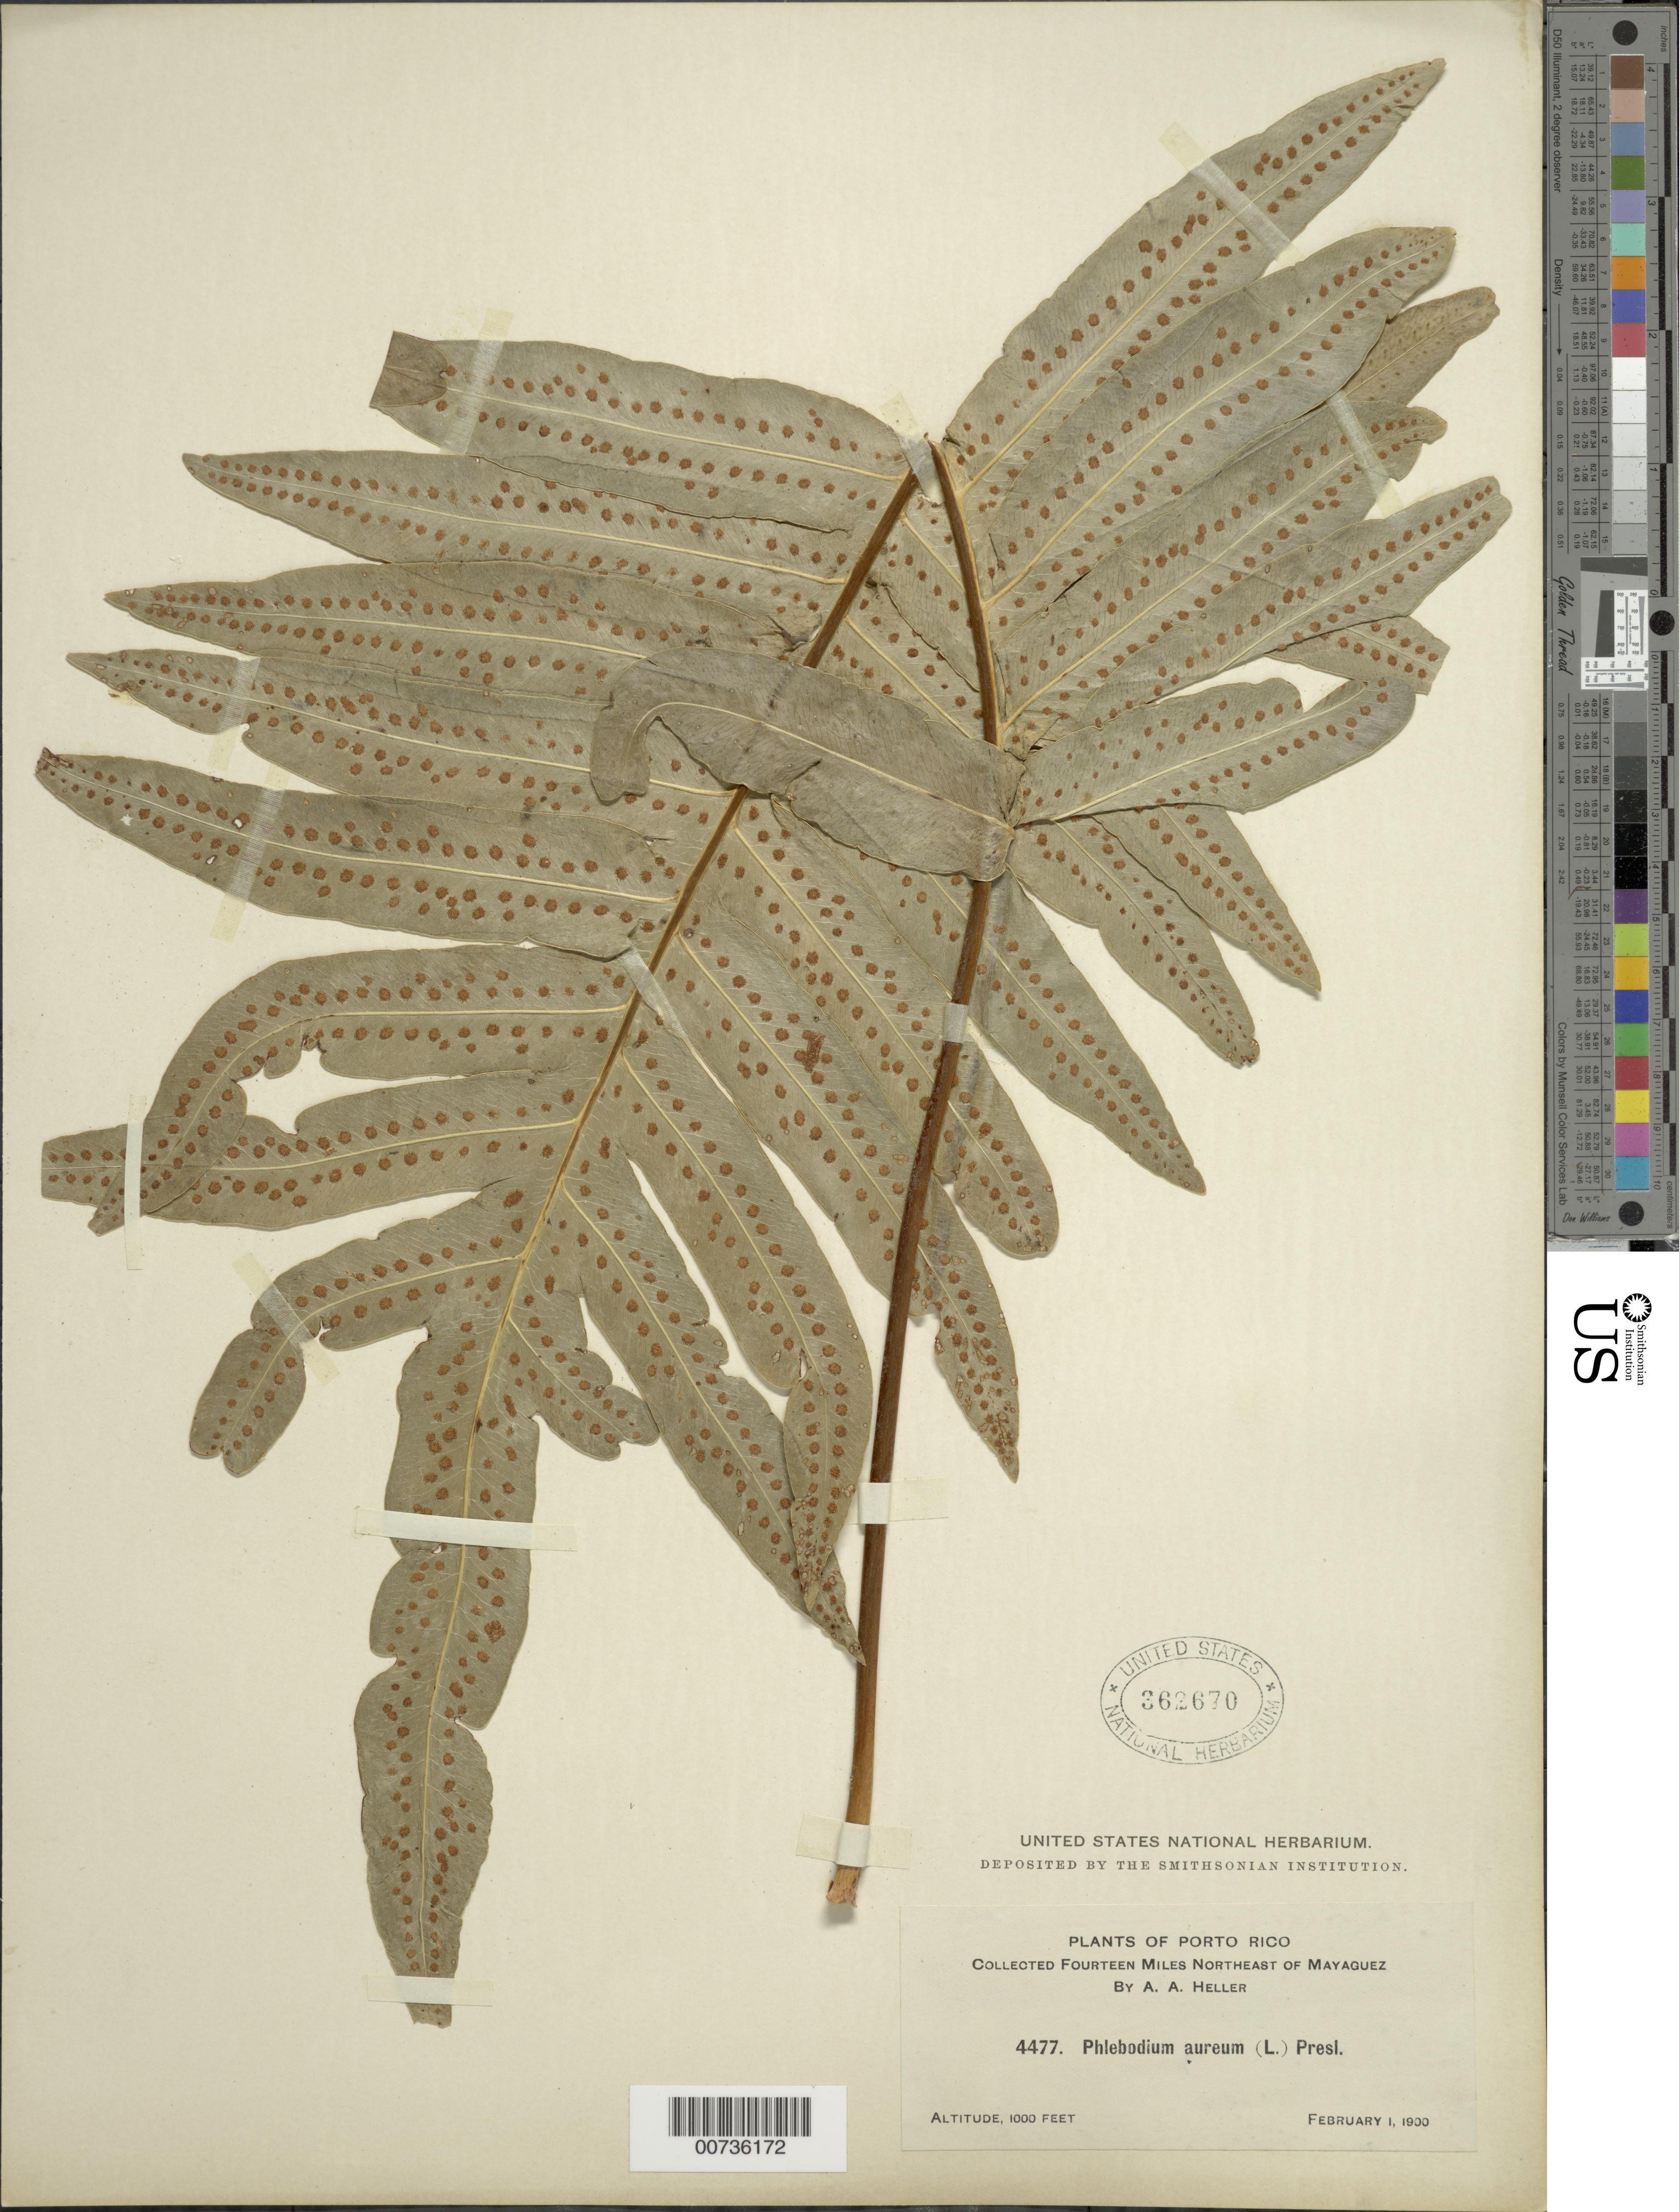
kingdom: Plantae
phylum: Tracheophyta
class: Polypodiopsida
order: Polypodiales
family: Polypodiaceae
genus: Phlebodium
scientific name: Phlebodium aureum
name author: (L.) J. Sm.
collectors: A. A. Heller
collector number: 4477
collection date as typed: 01 Feb 1900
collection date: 1900-02-01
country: Puerto Rico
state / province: Mayagüez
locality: Mayaguez, 14 miles northeast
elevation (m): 305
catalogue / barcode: US 362670